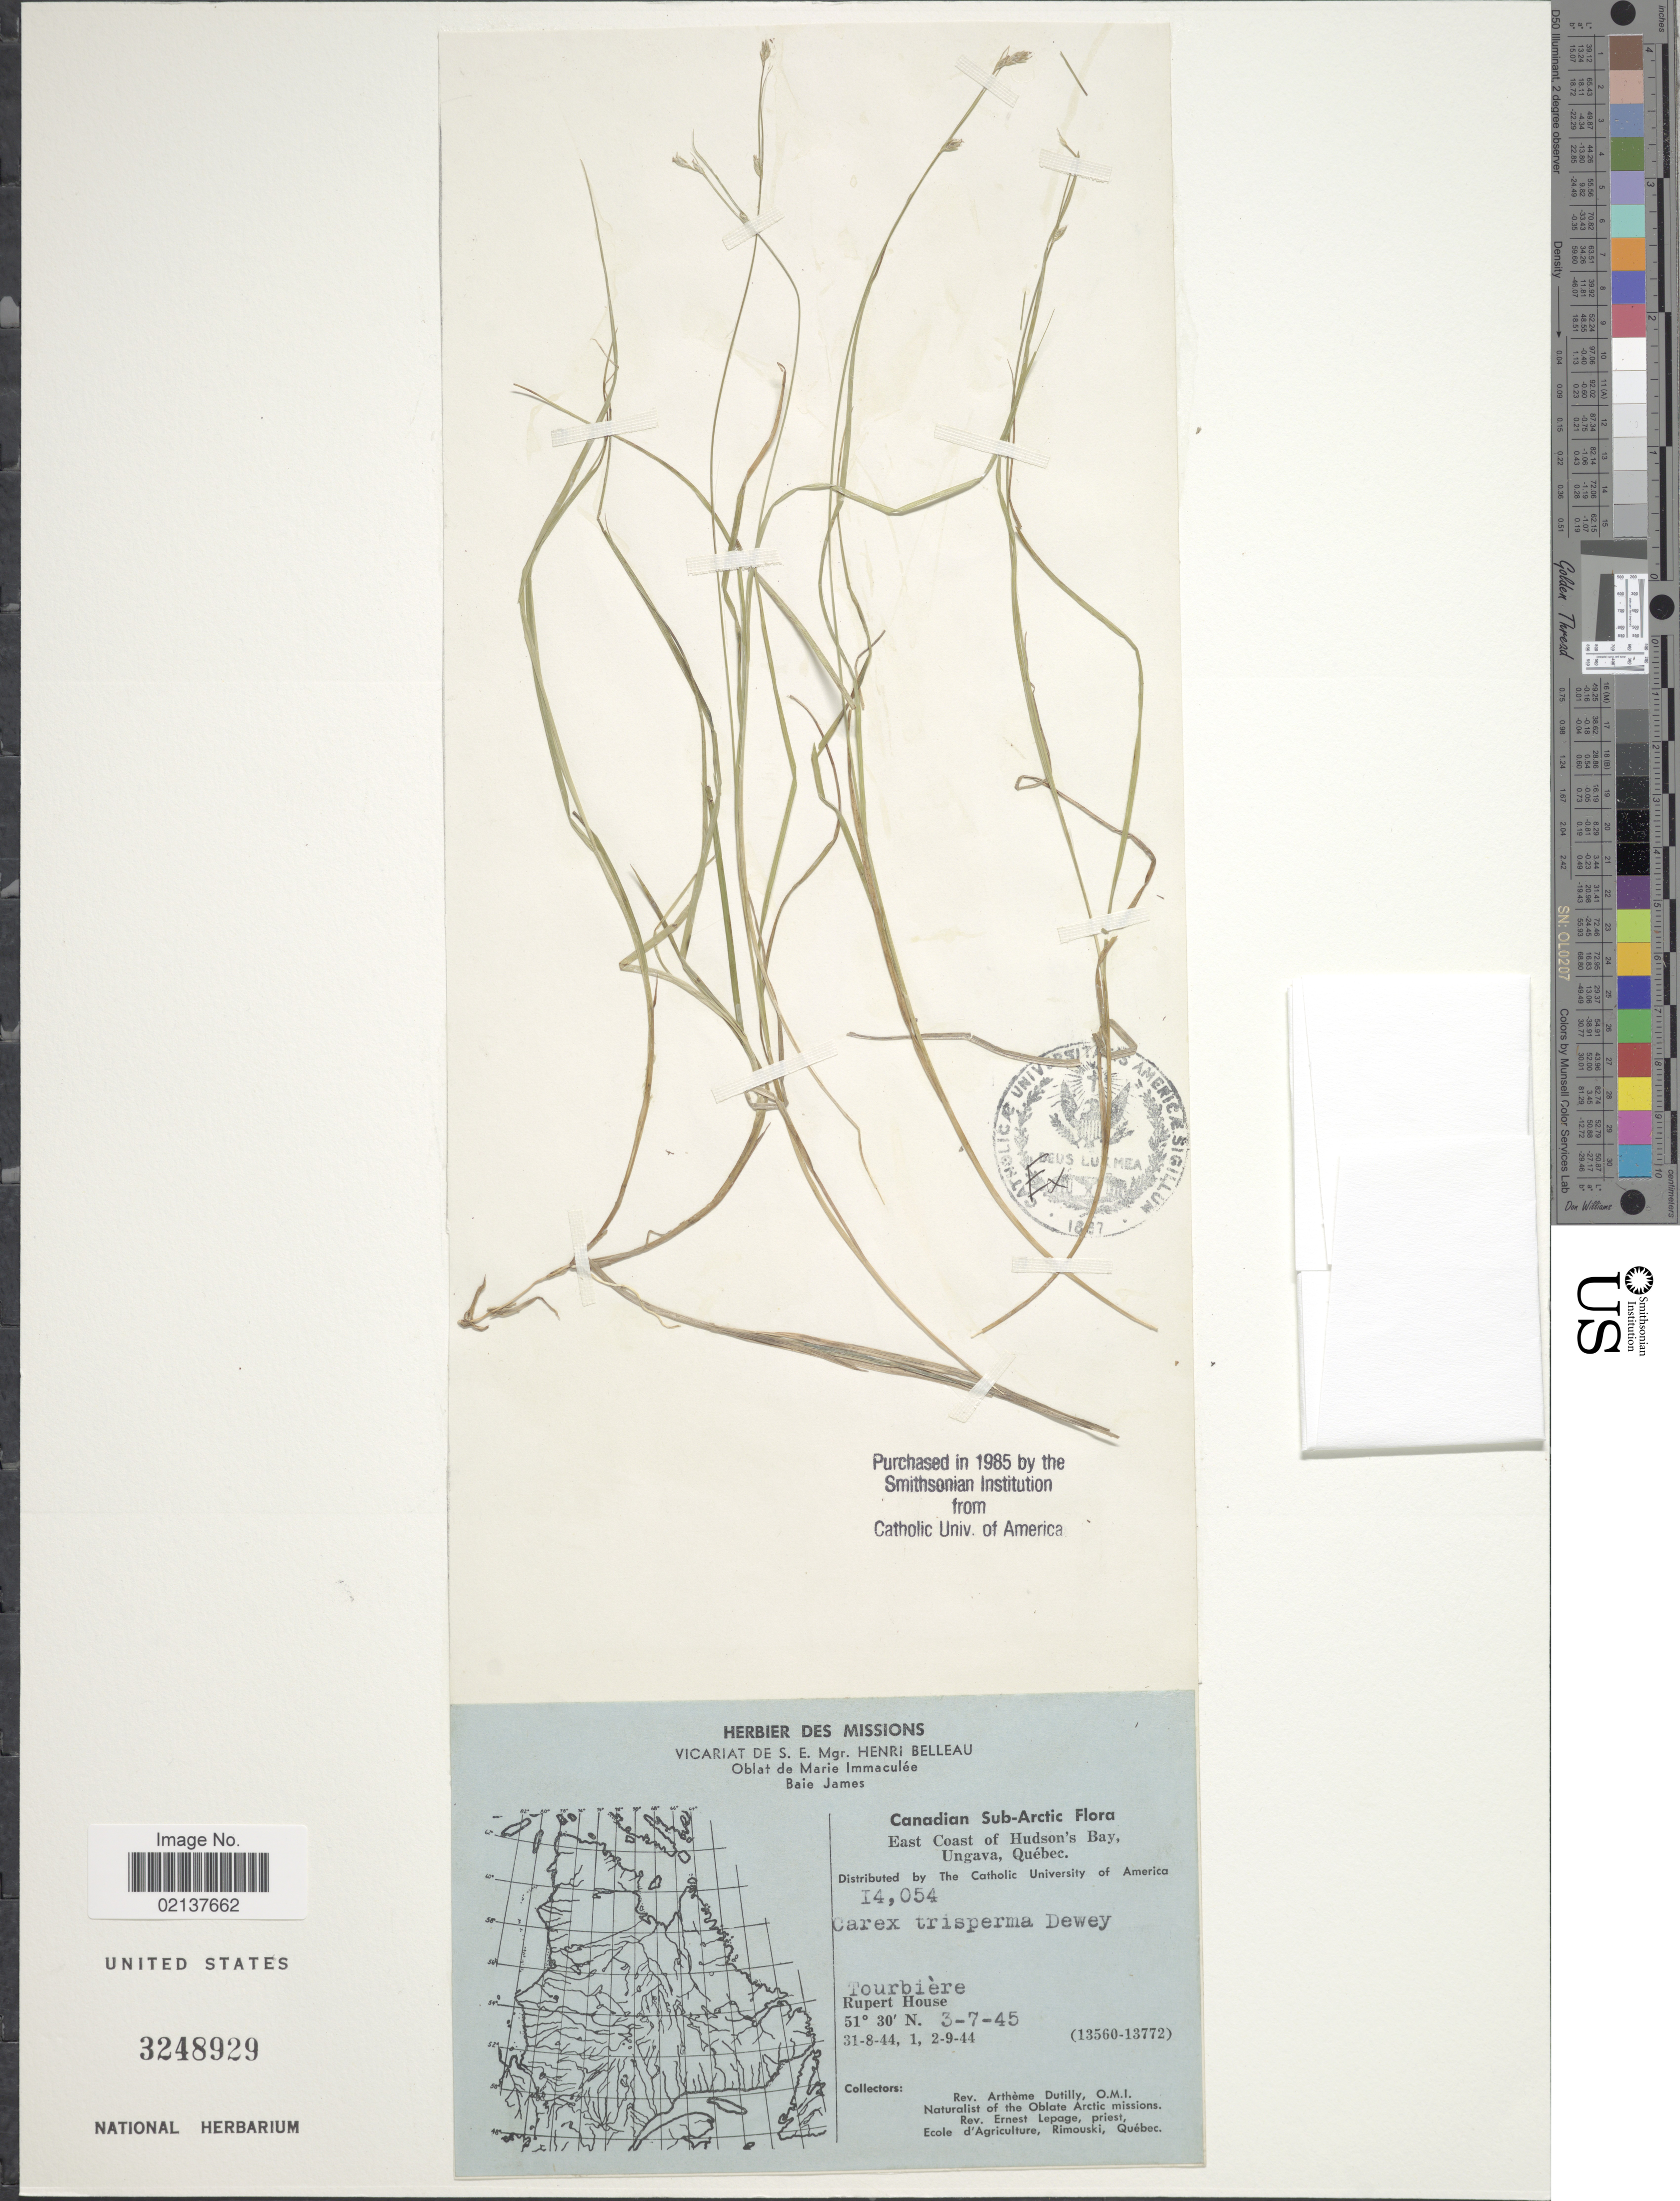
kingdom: Plantae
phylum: Tracheophyta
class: Liliopsida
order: Poales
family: Cyperaceae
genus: Carex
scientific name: Carex trisperma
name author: Dewey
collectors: A. Dutilly & E. Lepage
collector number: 14054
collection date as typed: Transcribed d/m/y: 3/7/45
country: Canada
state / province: Quebec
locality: Canadian Sub-Arctic, East Coast of Hudson's Bay, Ungava, Tourbiere, Rupert House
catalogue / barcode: US 3248929